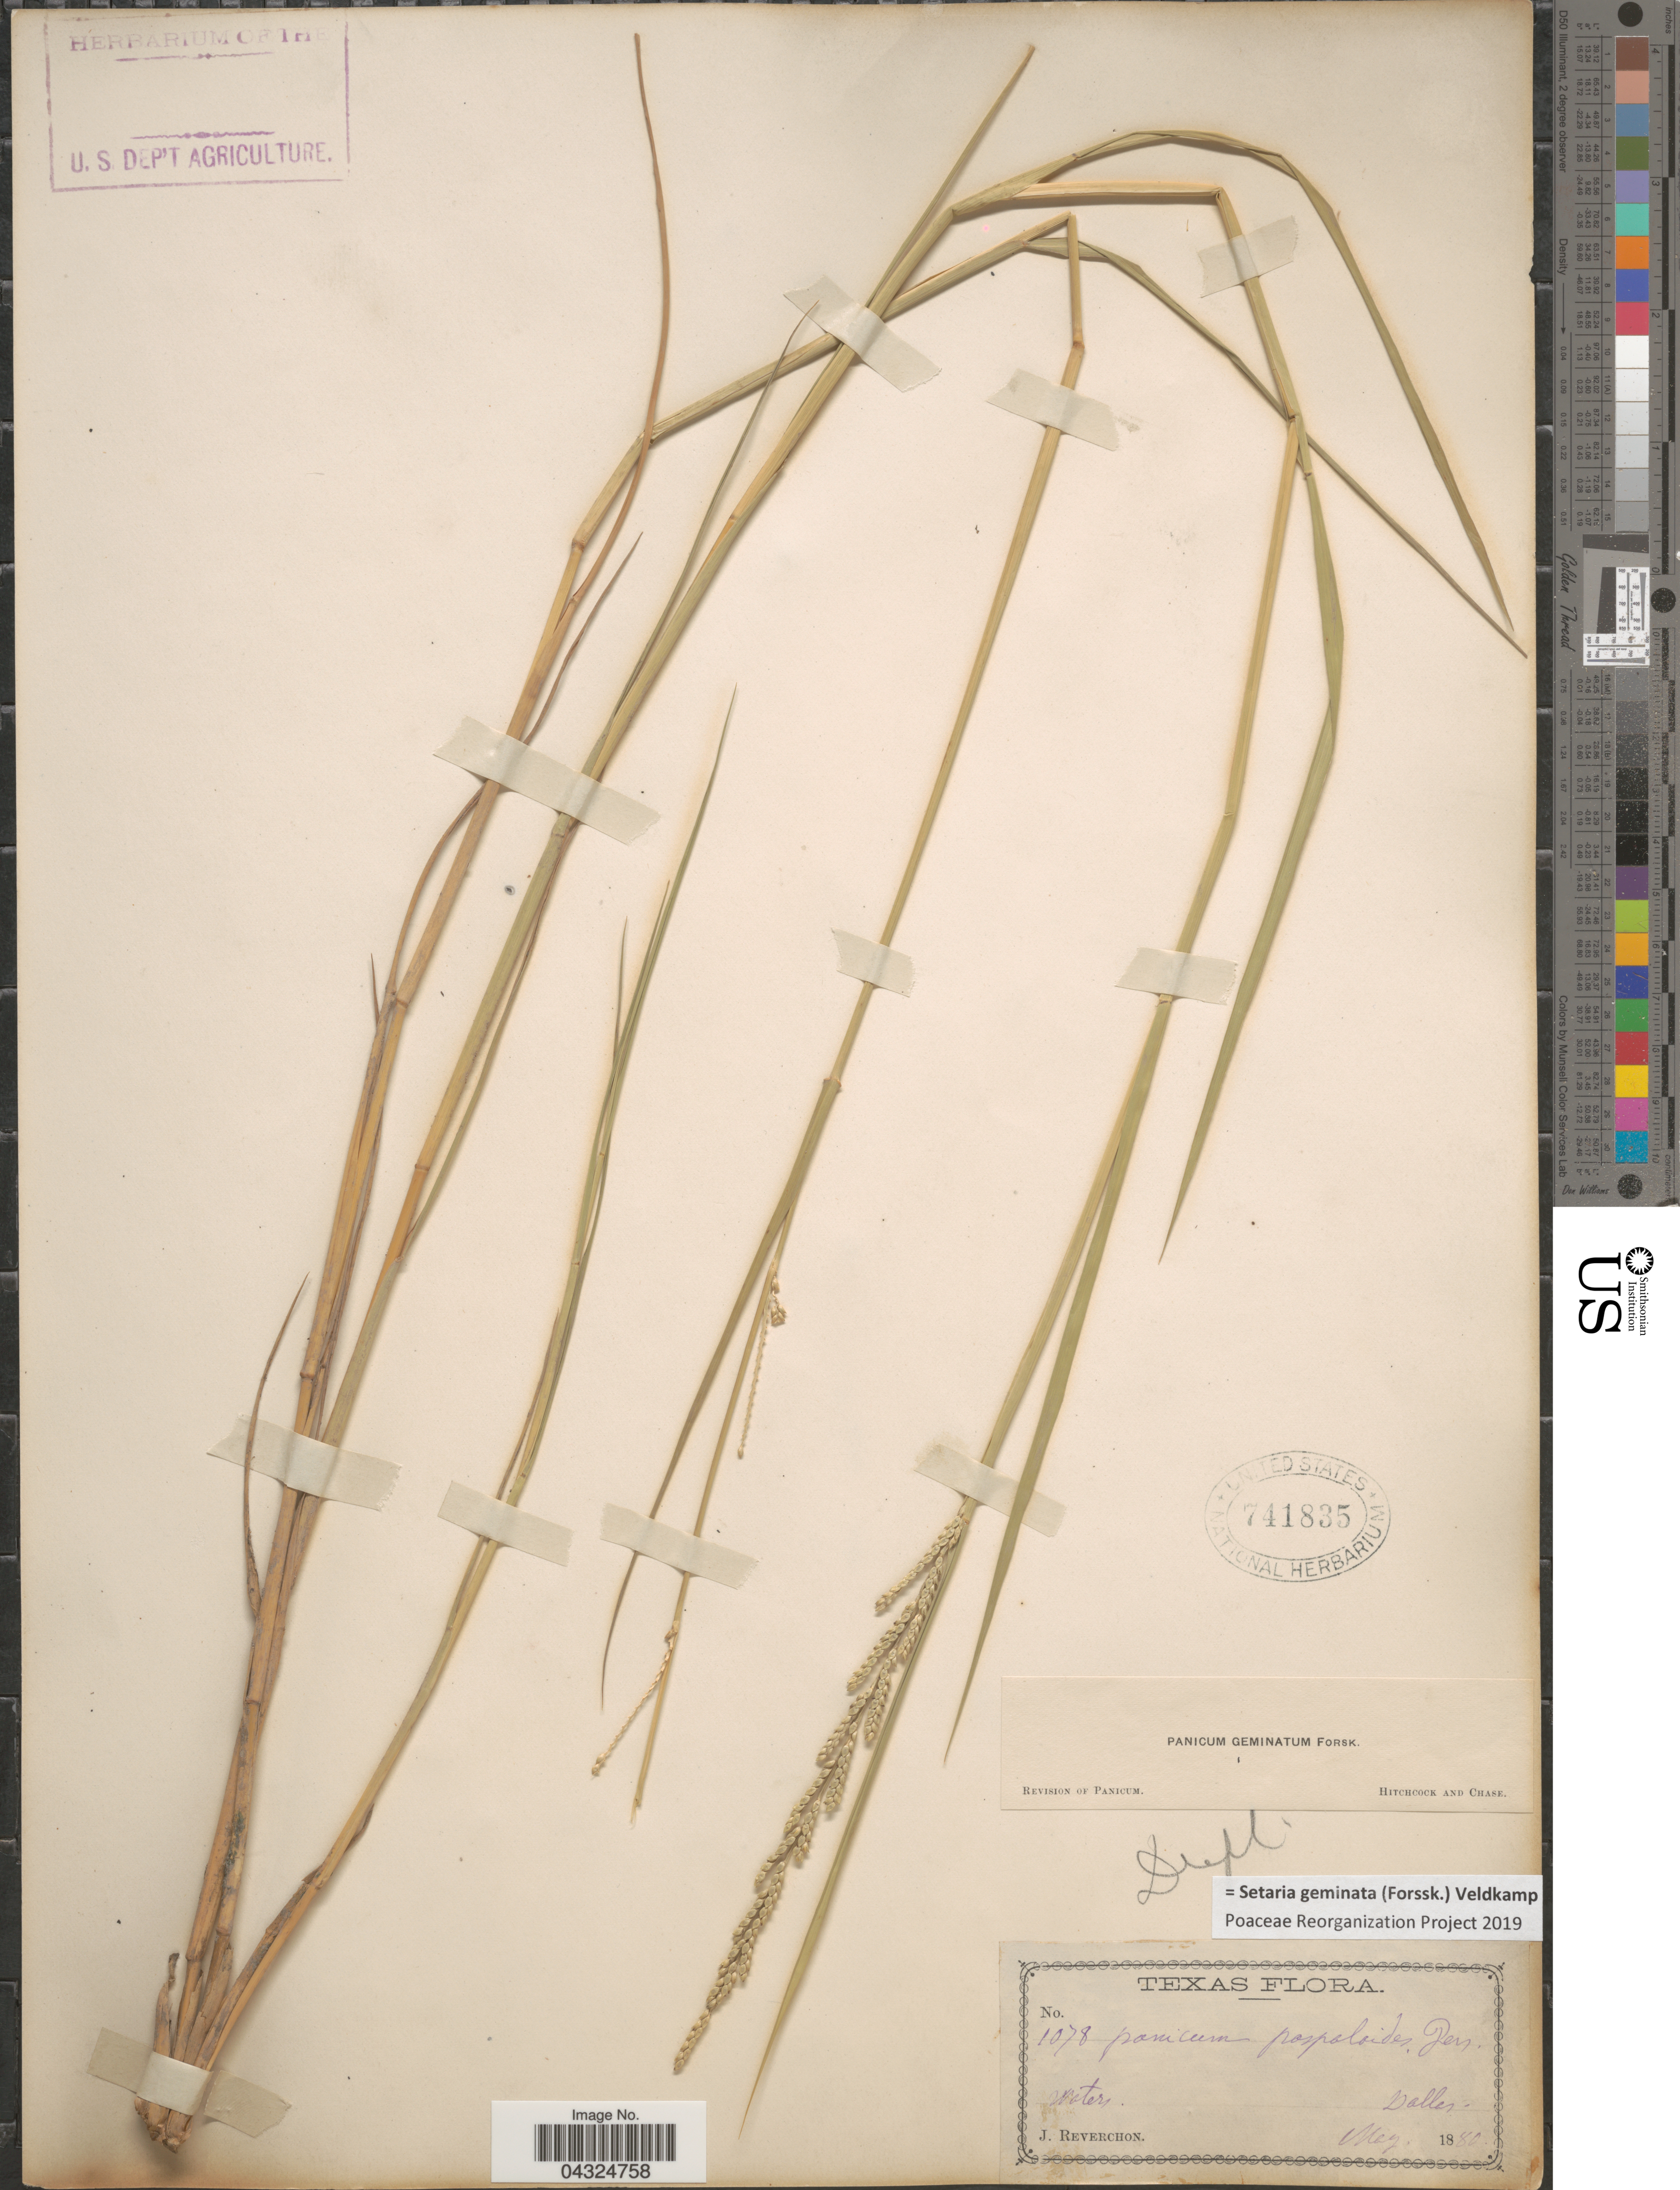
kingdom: Plantae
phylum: Tracheophyta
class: Liliopsida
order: Poales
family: Poaceae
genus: Setaria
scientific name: Setaria geminata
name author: (Forssk.) Veldkamp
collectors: J. Reverchon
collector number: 1078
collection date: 1880-05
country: United States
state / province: Texas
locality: Waters. Dallas.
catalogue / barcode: US 741835